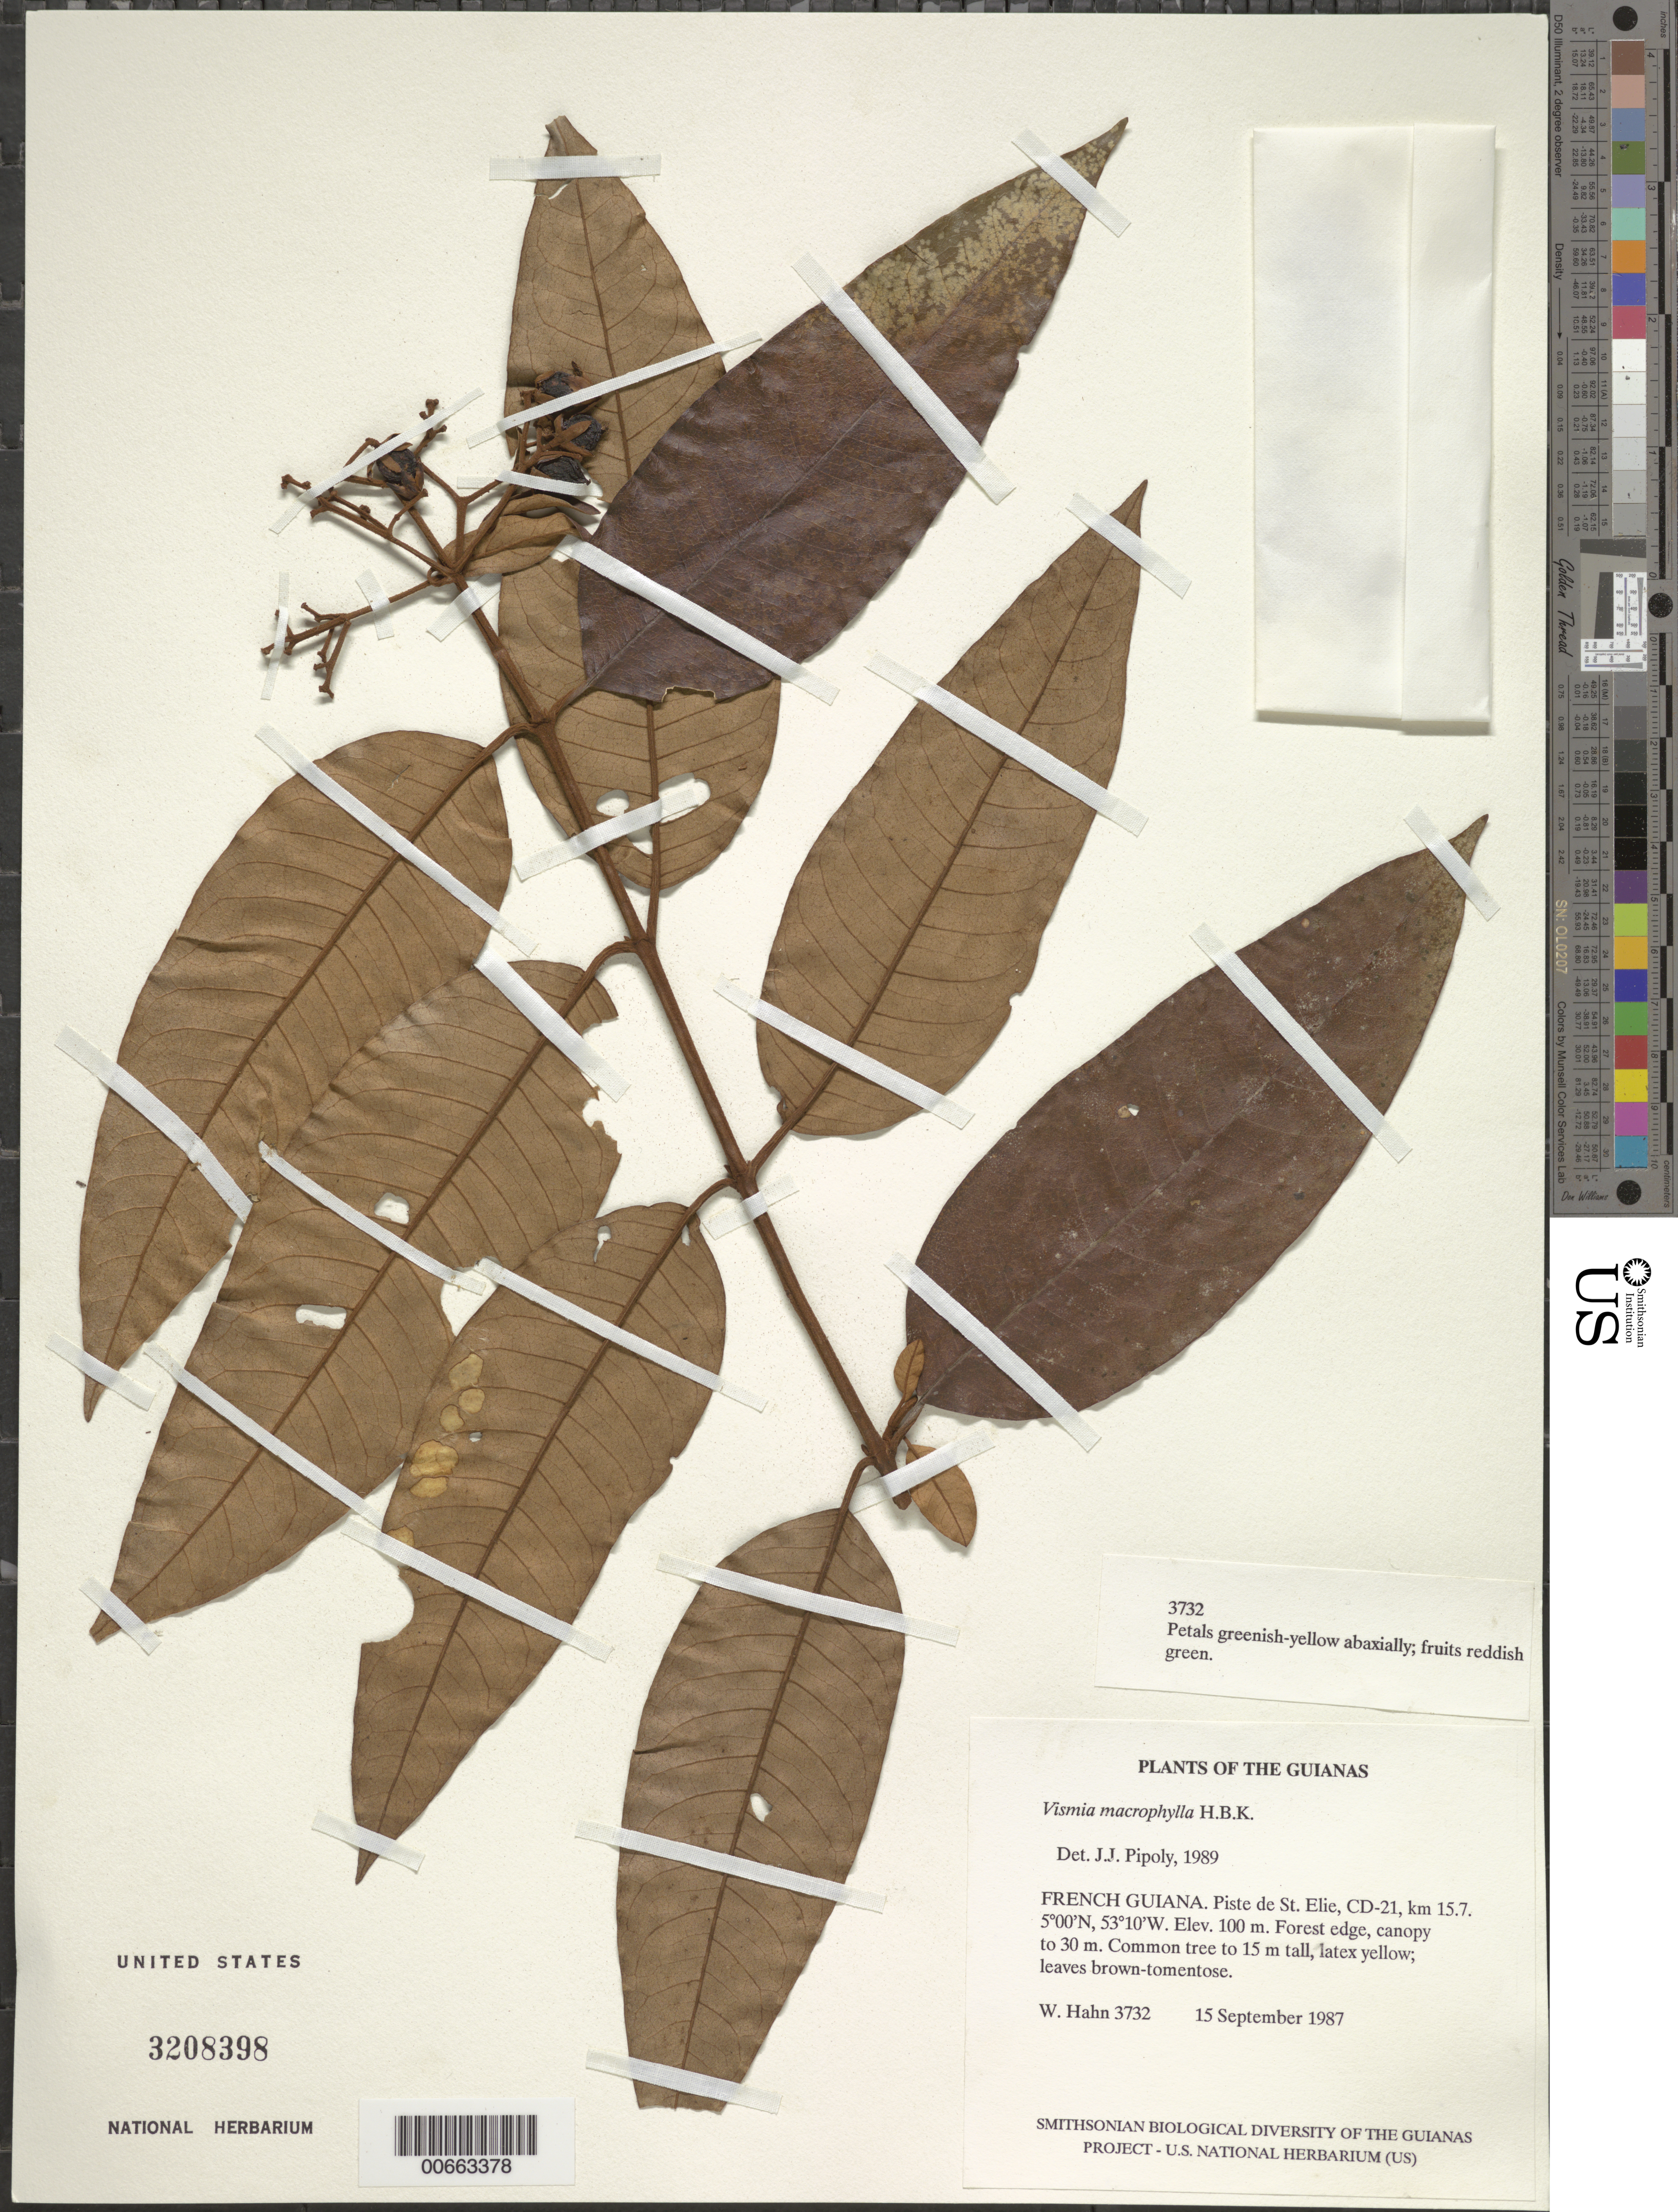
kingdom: Plantae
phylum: Tracheophyta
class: Magnoliopsida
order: Malpighiales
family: Hypericaceae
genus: Vismia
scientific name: Vismia macrophylla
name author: Kunth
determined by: Pipoly, J. J., III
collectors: W. Hahn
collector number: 3732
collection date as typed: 15 September 1987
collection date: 1987-09-15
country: French Guiana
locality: Piste de St. Elie, CD-21, km 15.7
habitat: Forest edge, canopy to 30 m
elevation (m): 100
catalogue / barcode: US 3208398